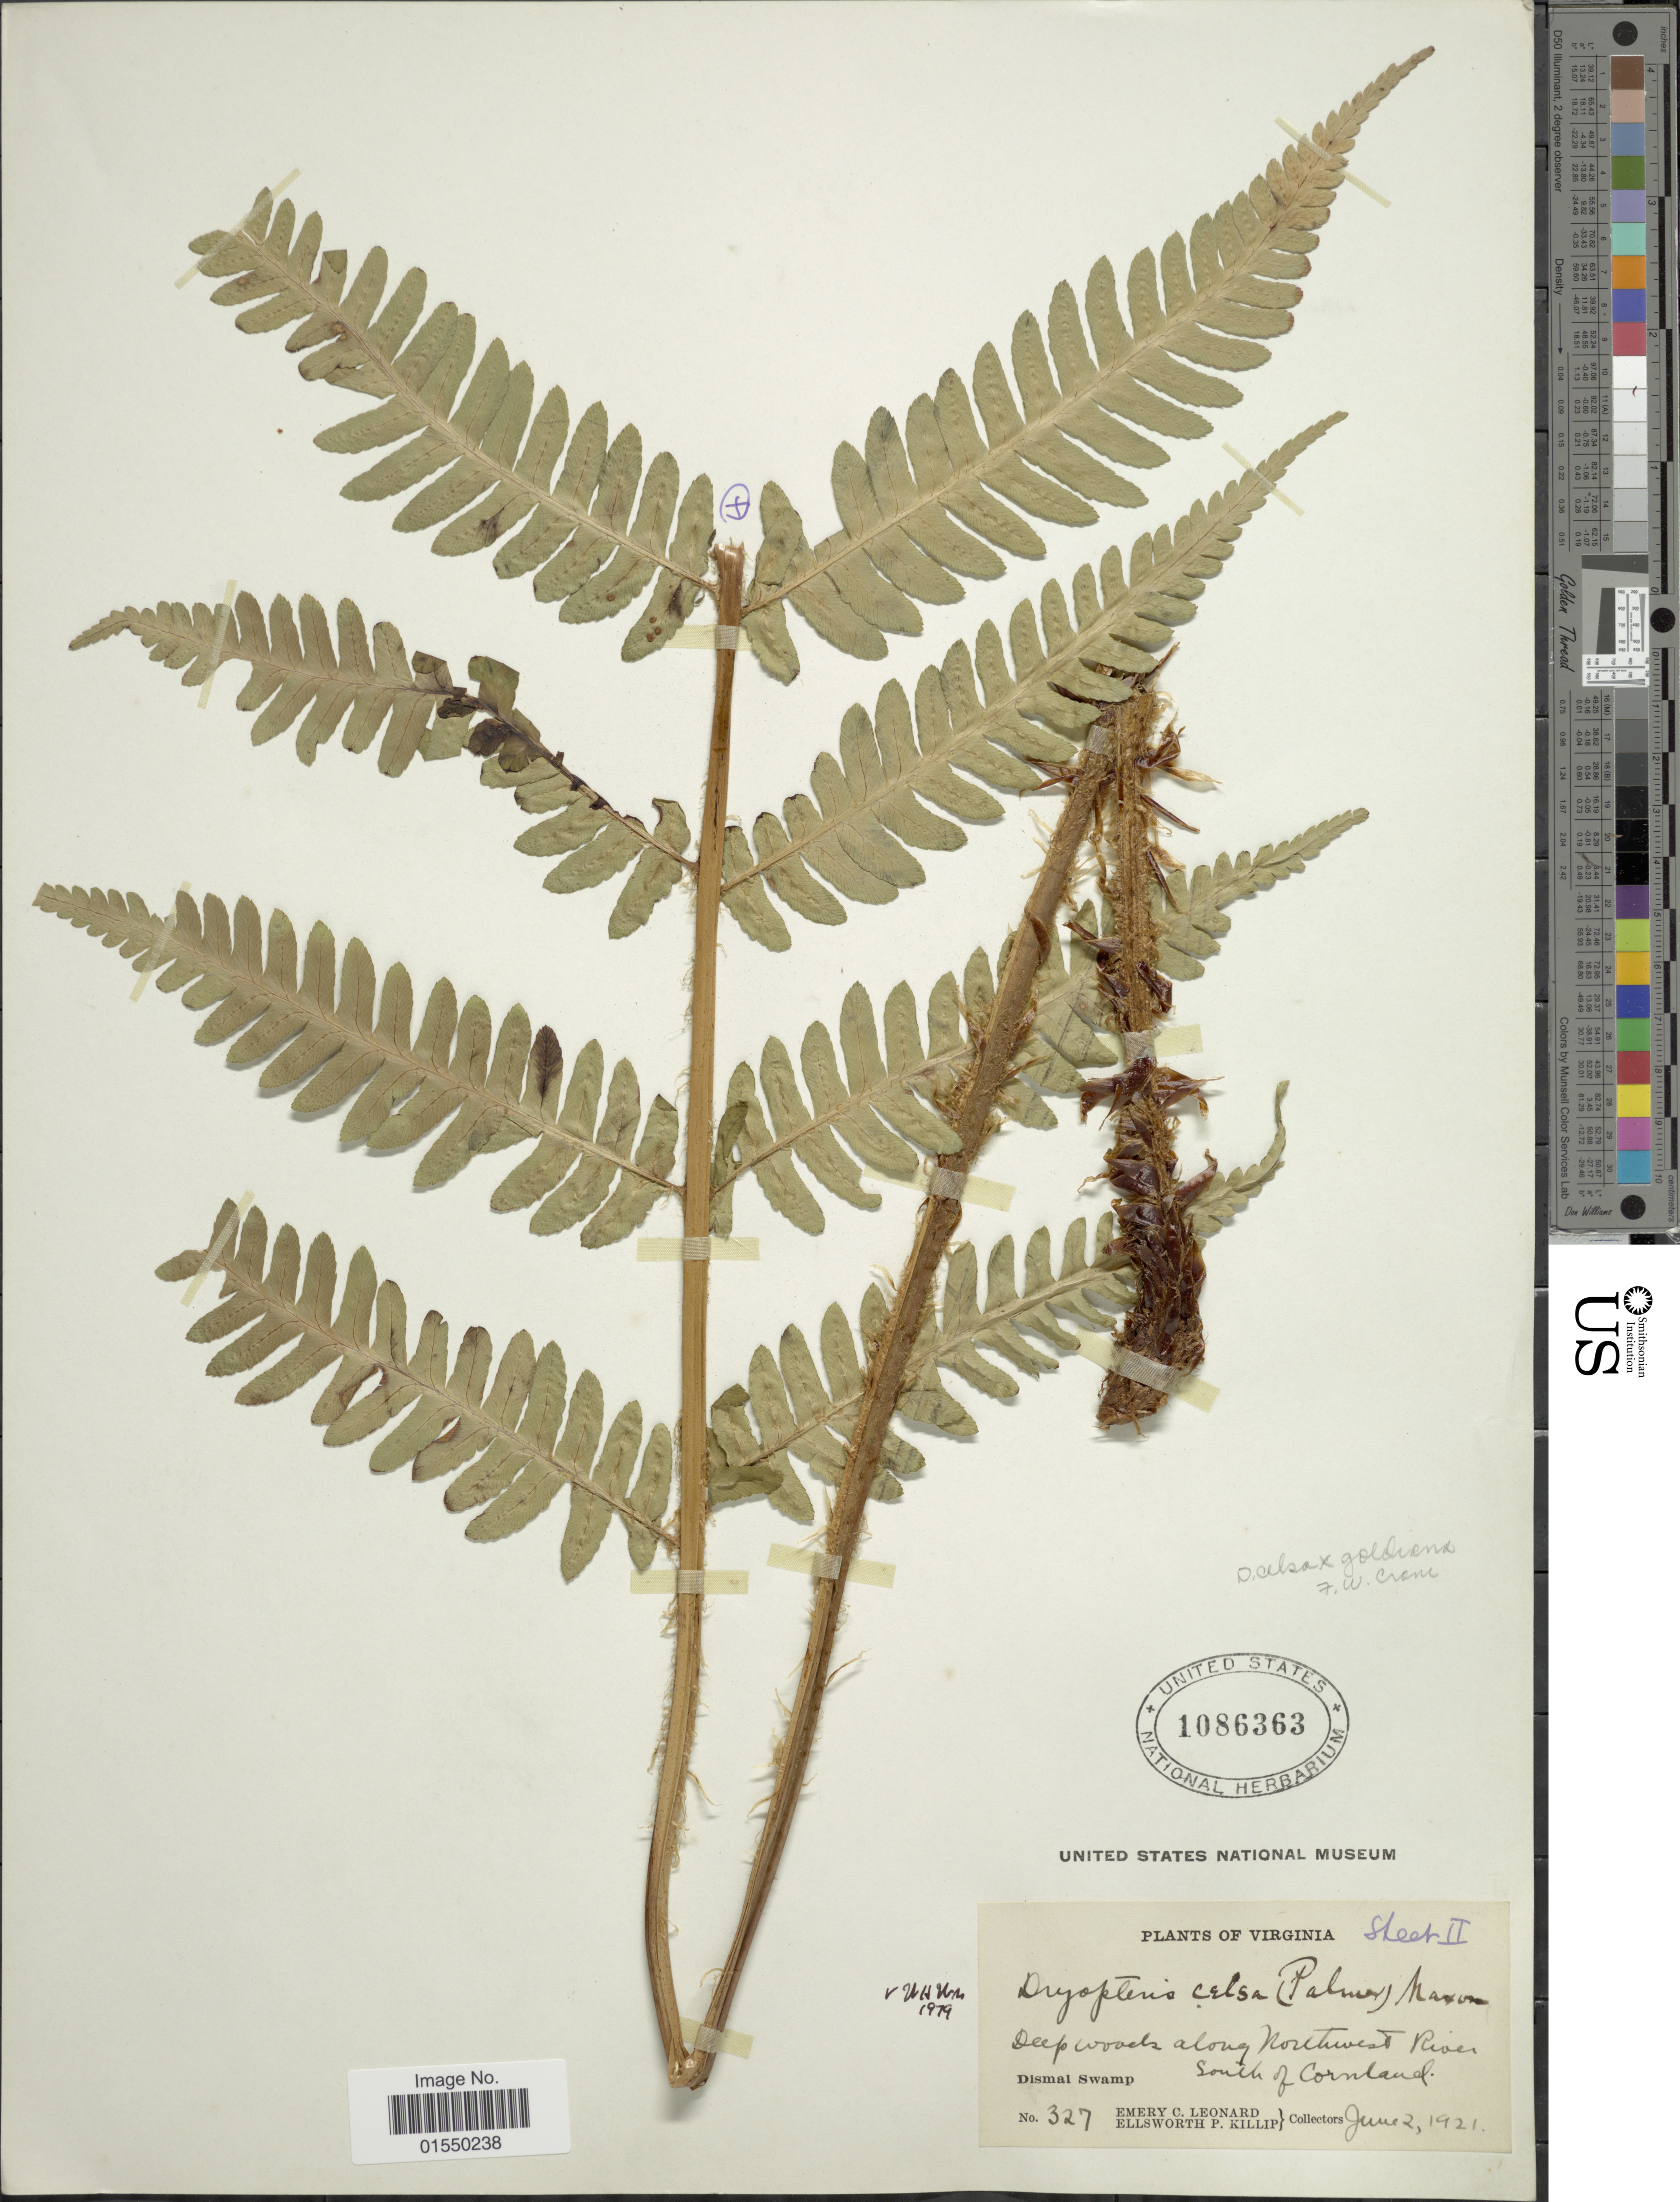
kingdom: Plantae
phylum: Tracheophyta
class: Polypodiopsida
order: Polypodiales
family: Dryopteridaceae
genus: Dryopteris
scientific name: Dryopteris celsa (W. Palmer) Knowlt., W. Palmer & C.L. Pollard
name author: (W. Palmer) Knowlt. et al.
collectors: E. C. Leonard & E. P. Killip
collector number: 327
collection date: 1921-06-02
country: United States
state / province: Virginia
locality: Deep woods along Northwest River, Dismal Swamp, South of Cornland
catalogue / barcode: US 1086363